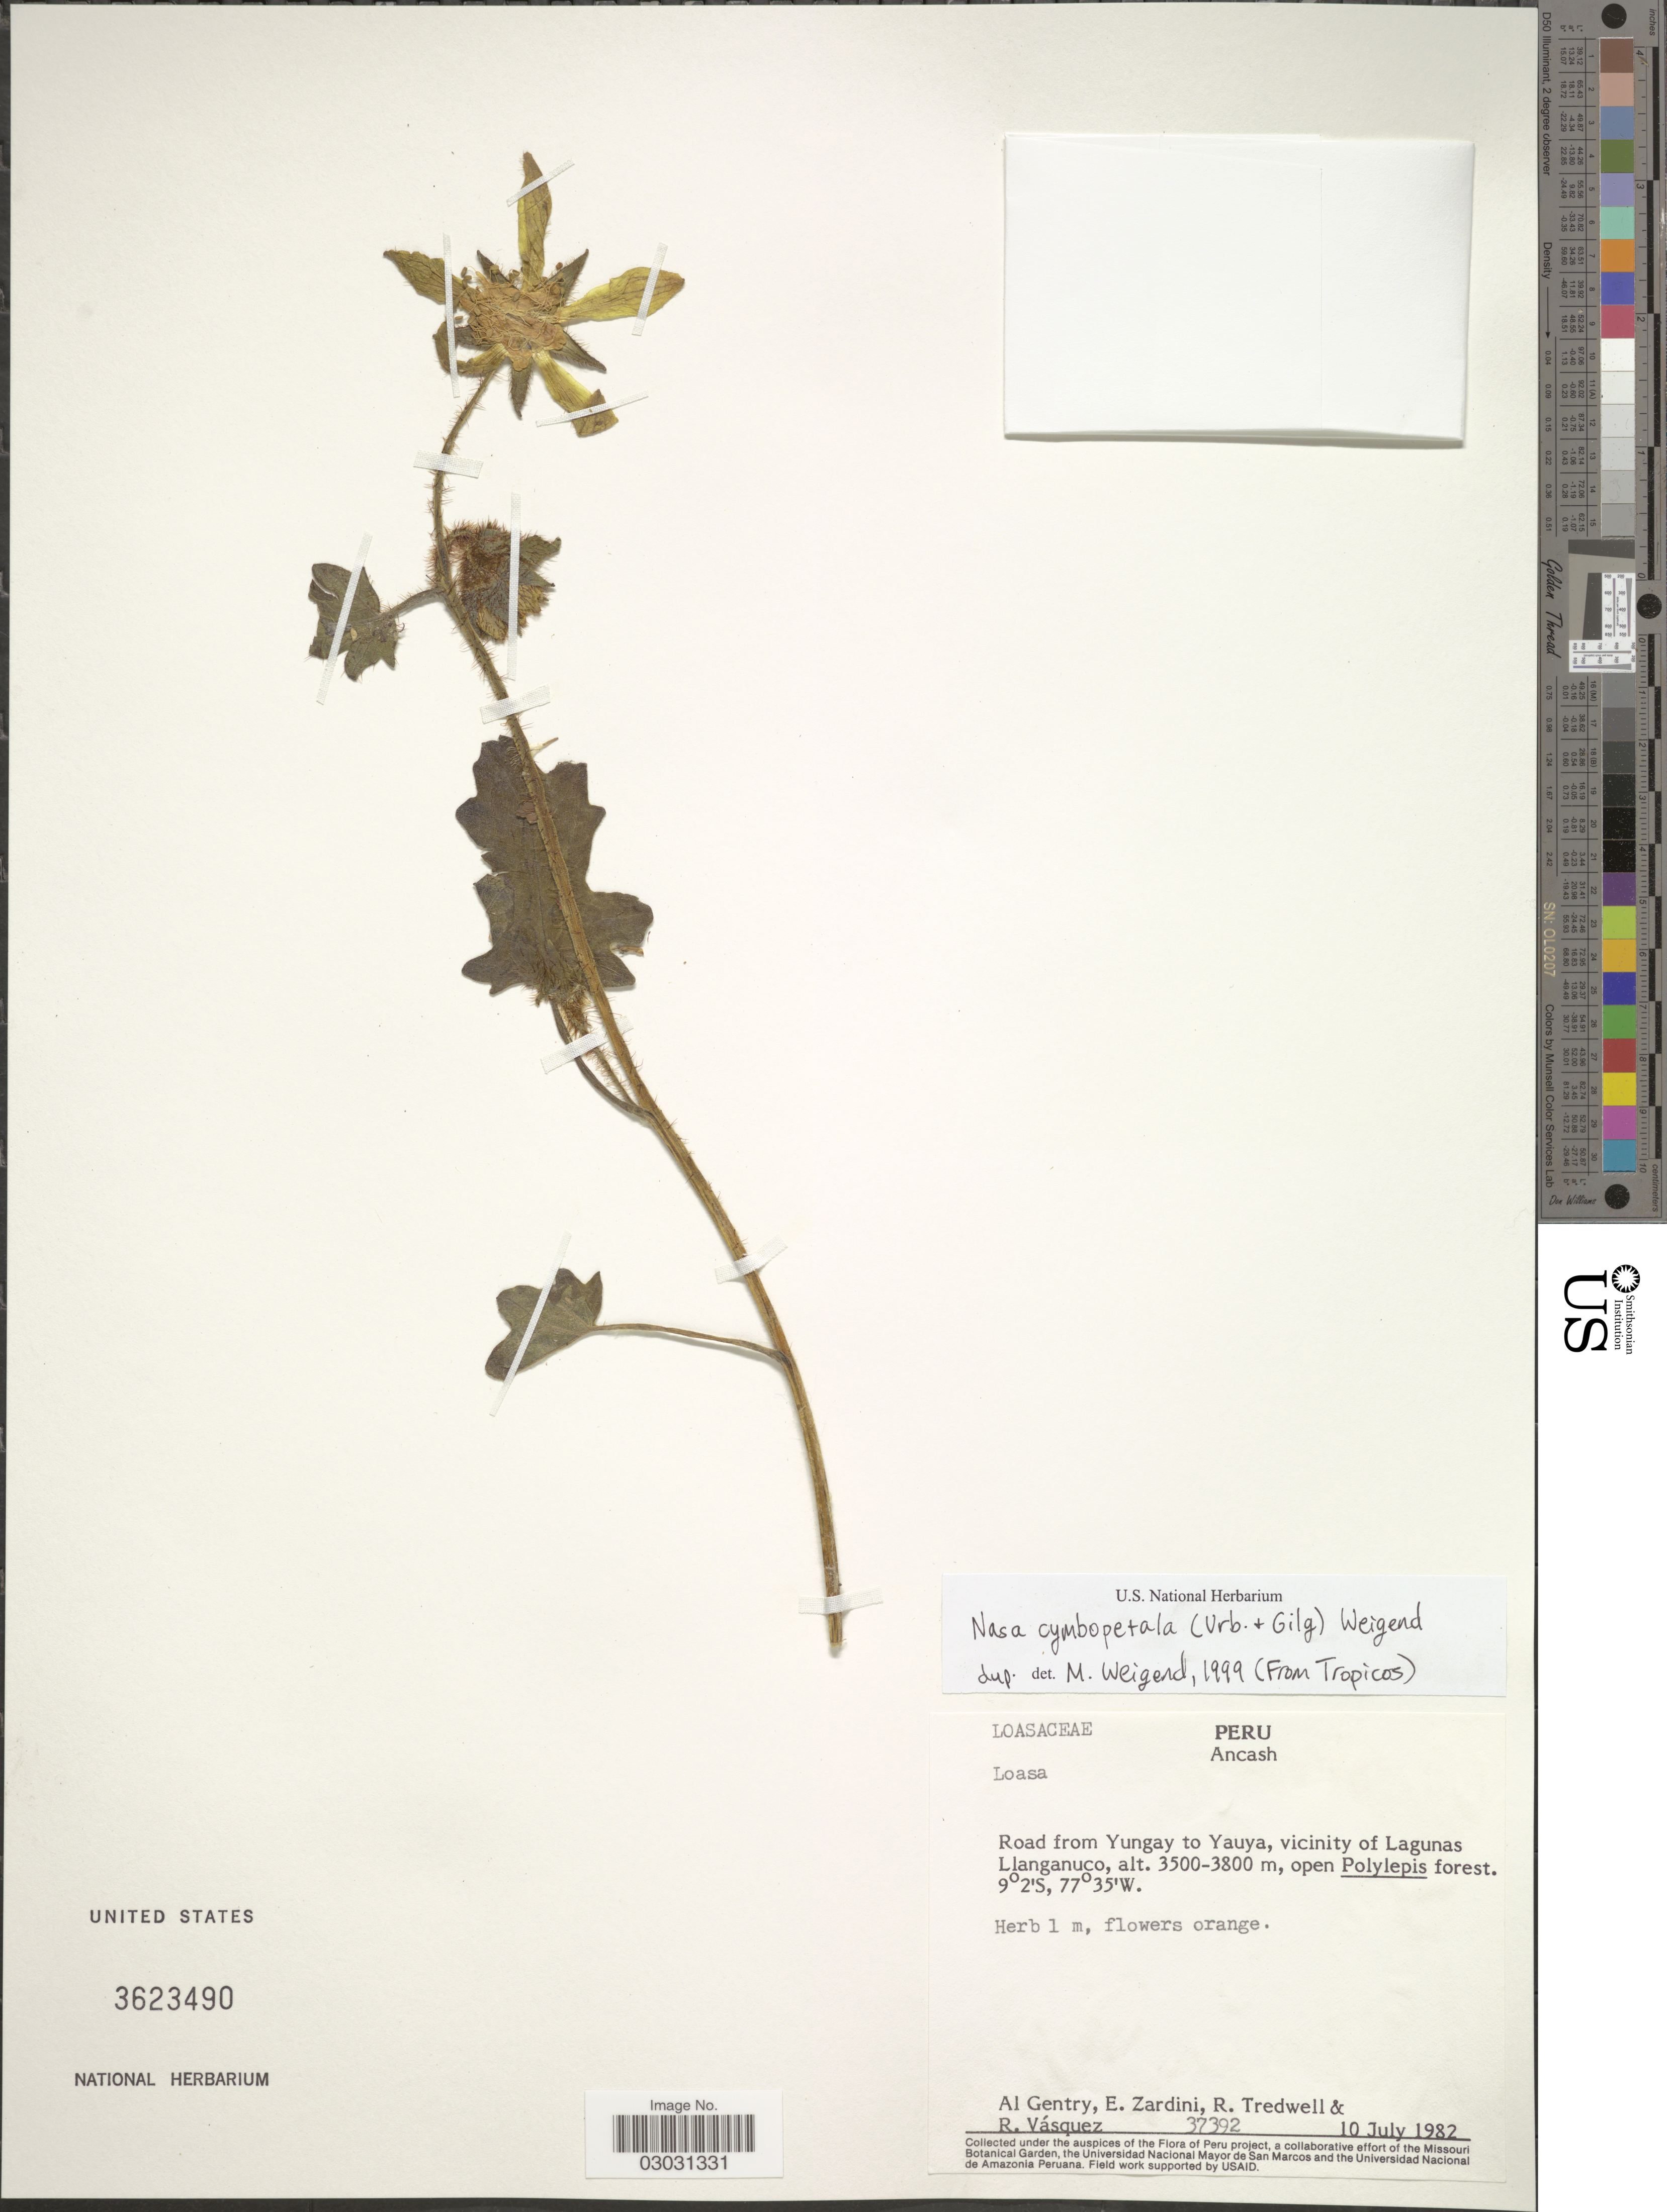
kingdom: Plantae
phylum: Tracheophyta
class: Magnoliopsida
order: Cornales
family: Loasaceae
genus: Nasa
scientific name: Nasa cymbopetala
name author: (Urb. & Gilg) Weigend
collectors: A. H. Gentry, E. Zardini, R. Tredwell & R. Vásquez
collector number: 37392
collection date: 1982-07-10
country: Peru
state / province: Ancash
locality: Road from Yungay to Yauya, vicinity of Lagunas Llanganuco.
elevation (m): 3500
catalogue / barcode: US 3623490